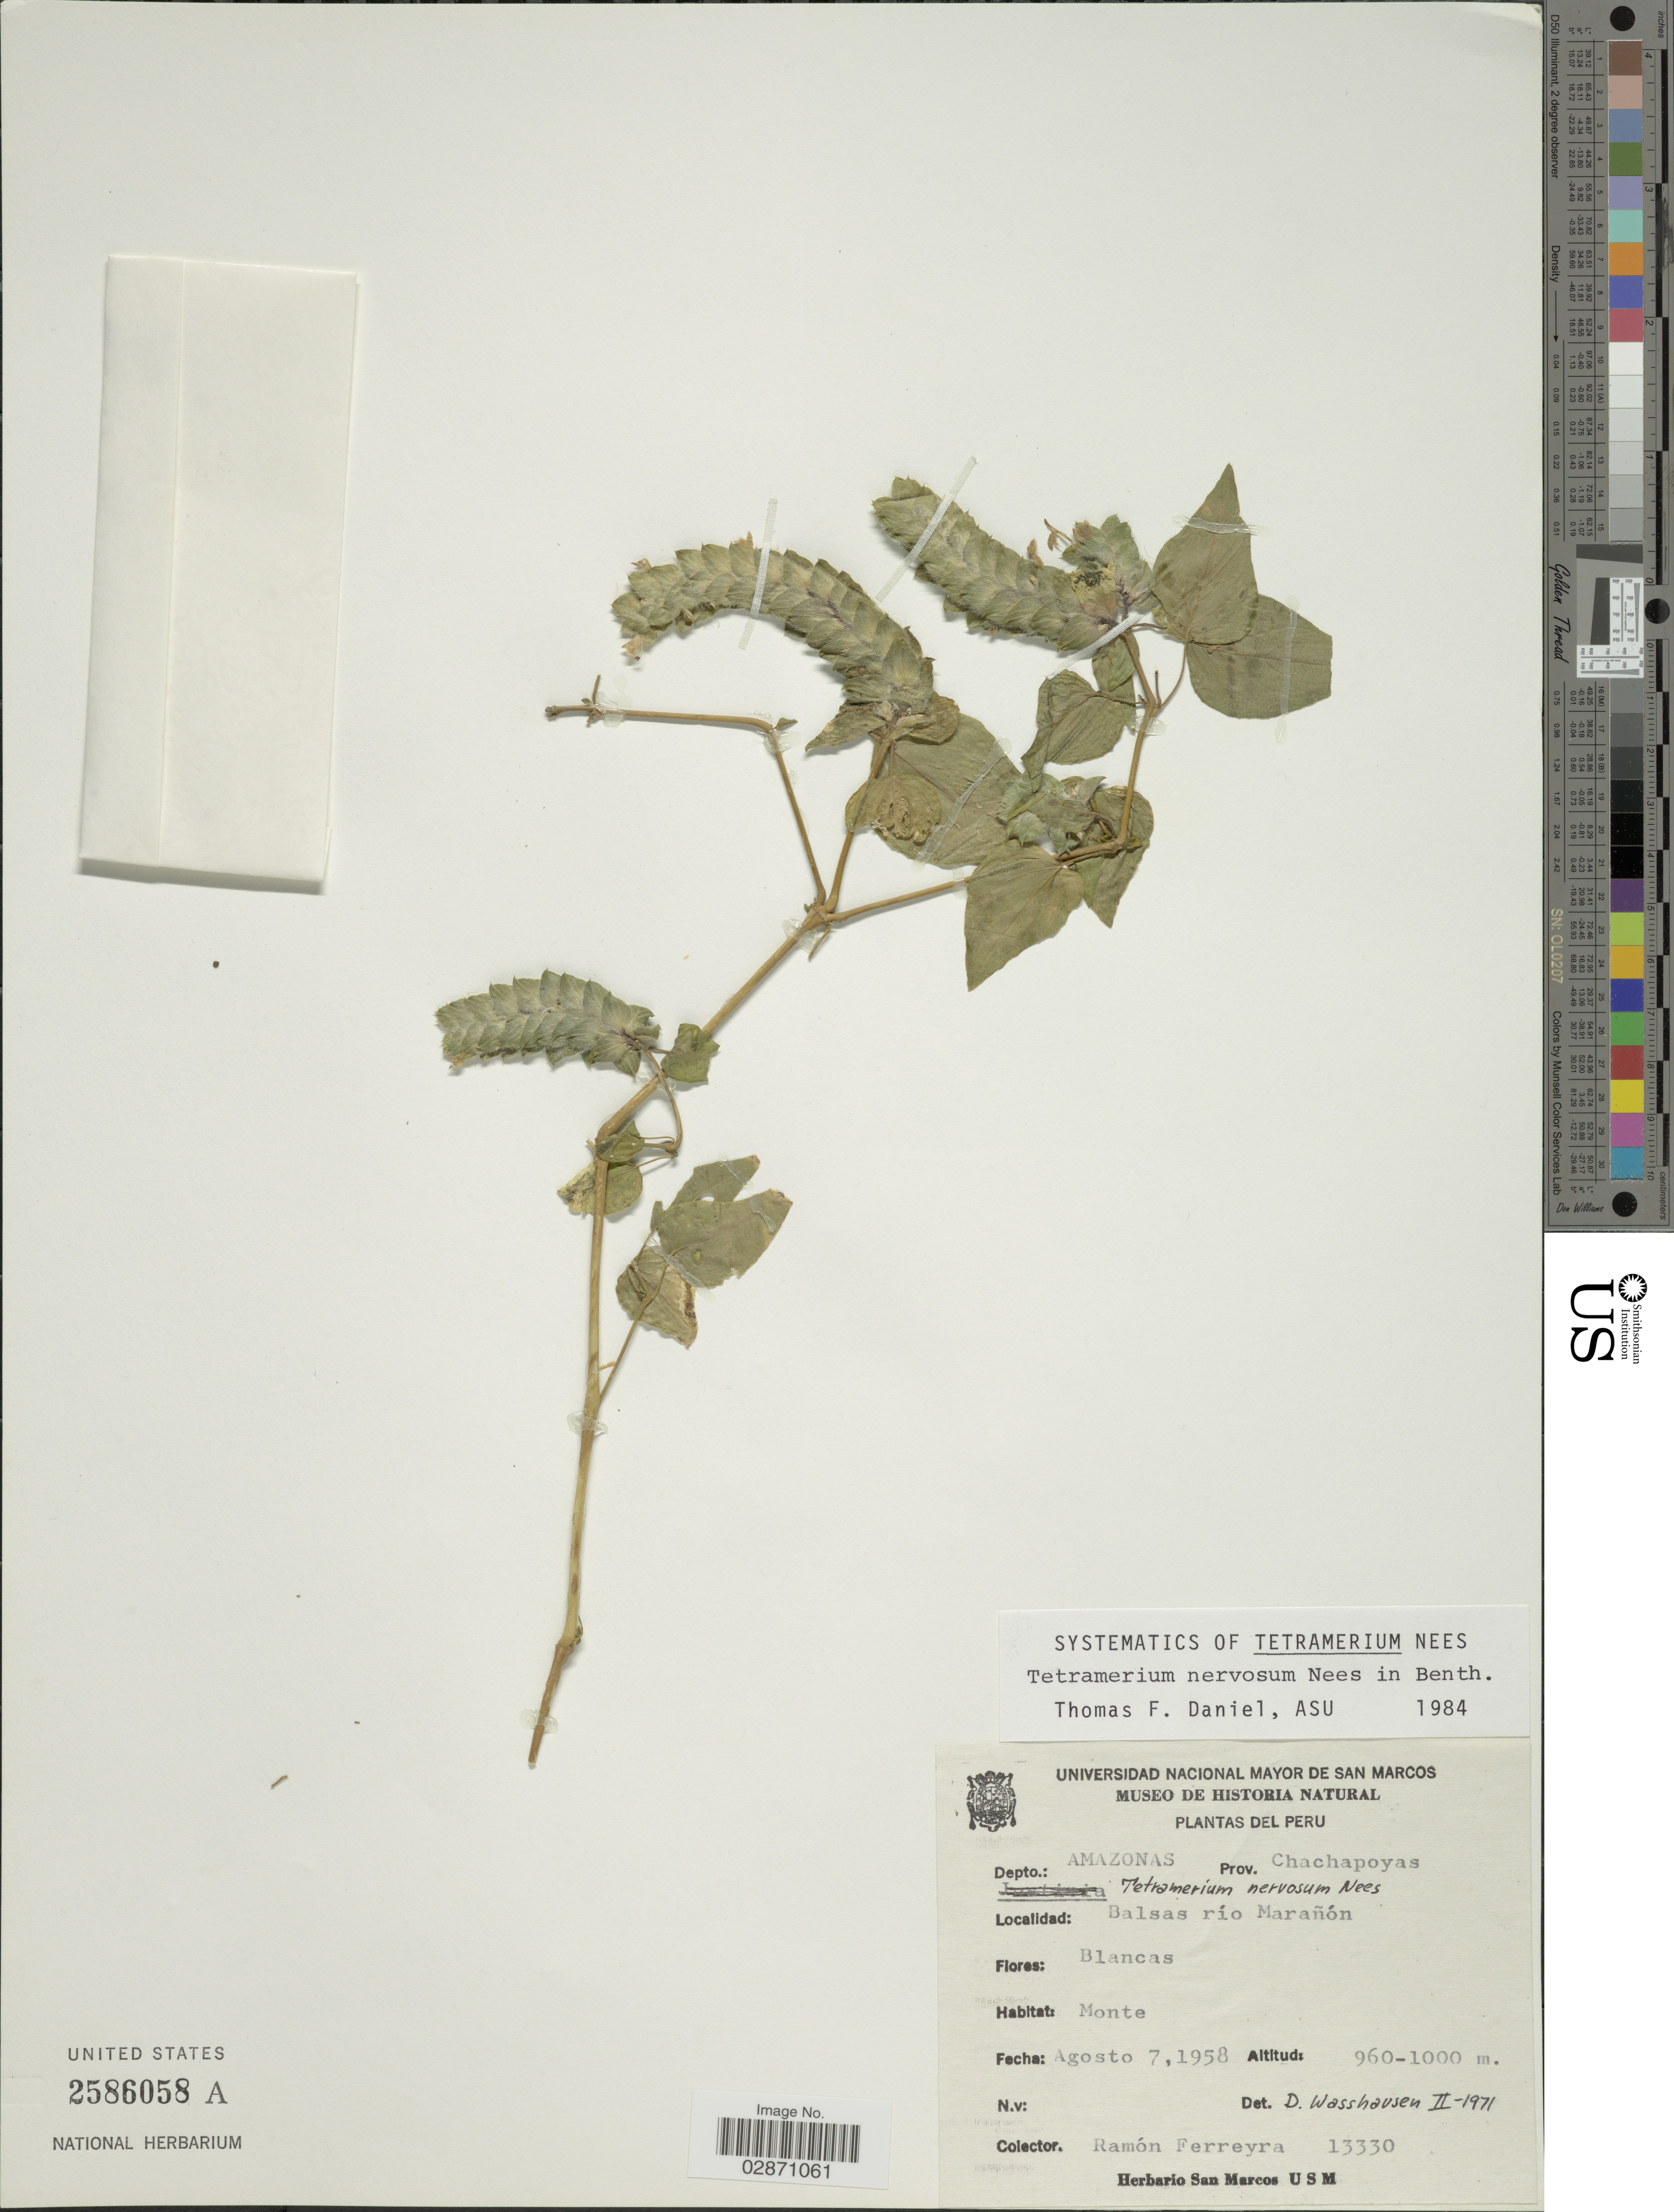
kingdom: Plantae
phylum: Tracheophyta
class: Magnoliopsida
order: Lamiales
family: Acanthaceae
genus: Tetramerium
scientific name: Tetramerium nervosum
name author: Nees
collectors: R. A. Ferreyra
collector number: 13330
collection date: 1958-08-07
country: Peru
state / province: Amazonas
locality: Depto. Amazonas, Prov. Chachapoyas, Balsas río Marañon.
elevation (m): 960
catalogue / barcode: US 2586058A